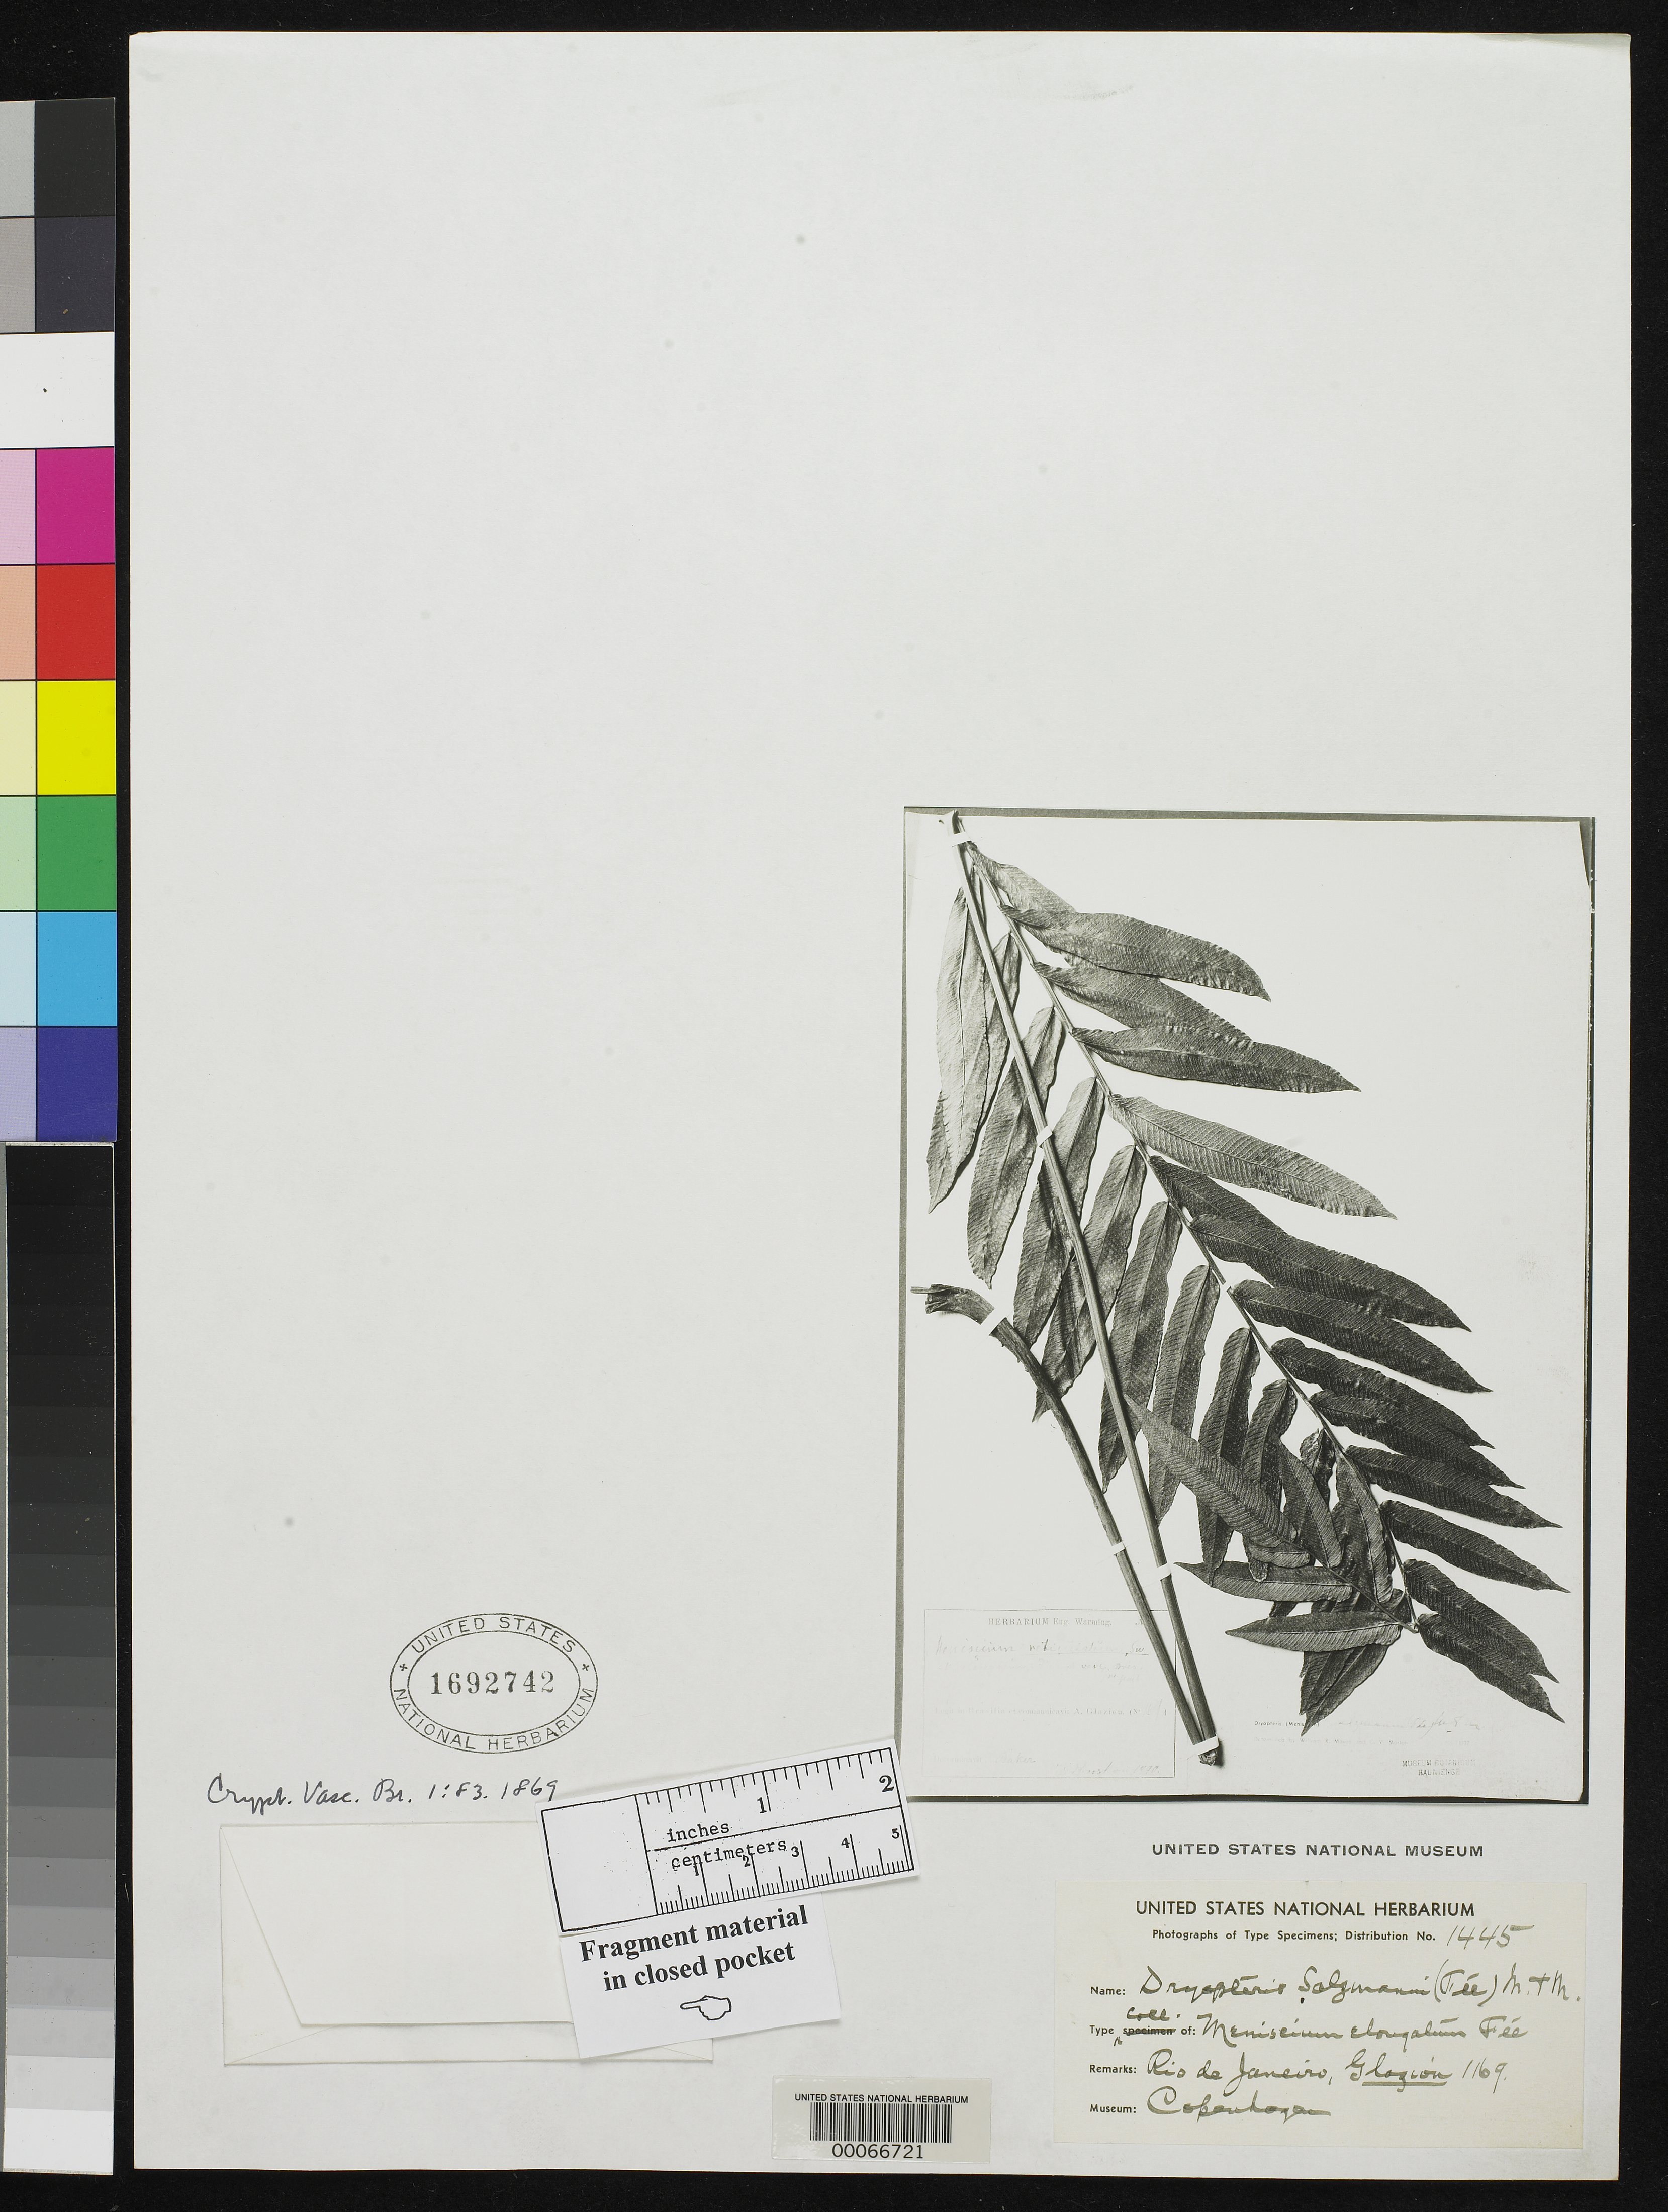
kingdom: Plantae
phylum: Tracheophyta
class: Polypodiopsida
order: Polypodiales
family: Thelypteridaceae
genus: Meniscium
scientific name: Meniscium elongatum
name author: Fée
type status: Type Fragment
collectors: A. F. M. Glaziou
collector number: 1169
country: Brazil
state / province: Rio de Janeiro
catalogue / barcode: US 1692742